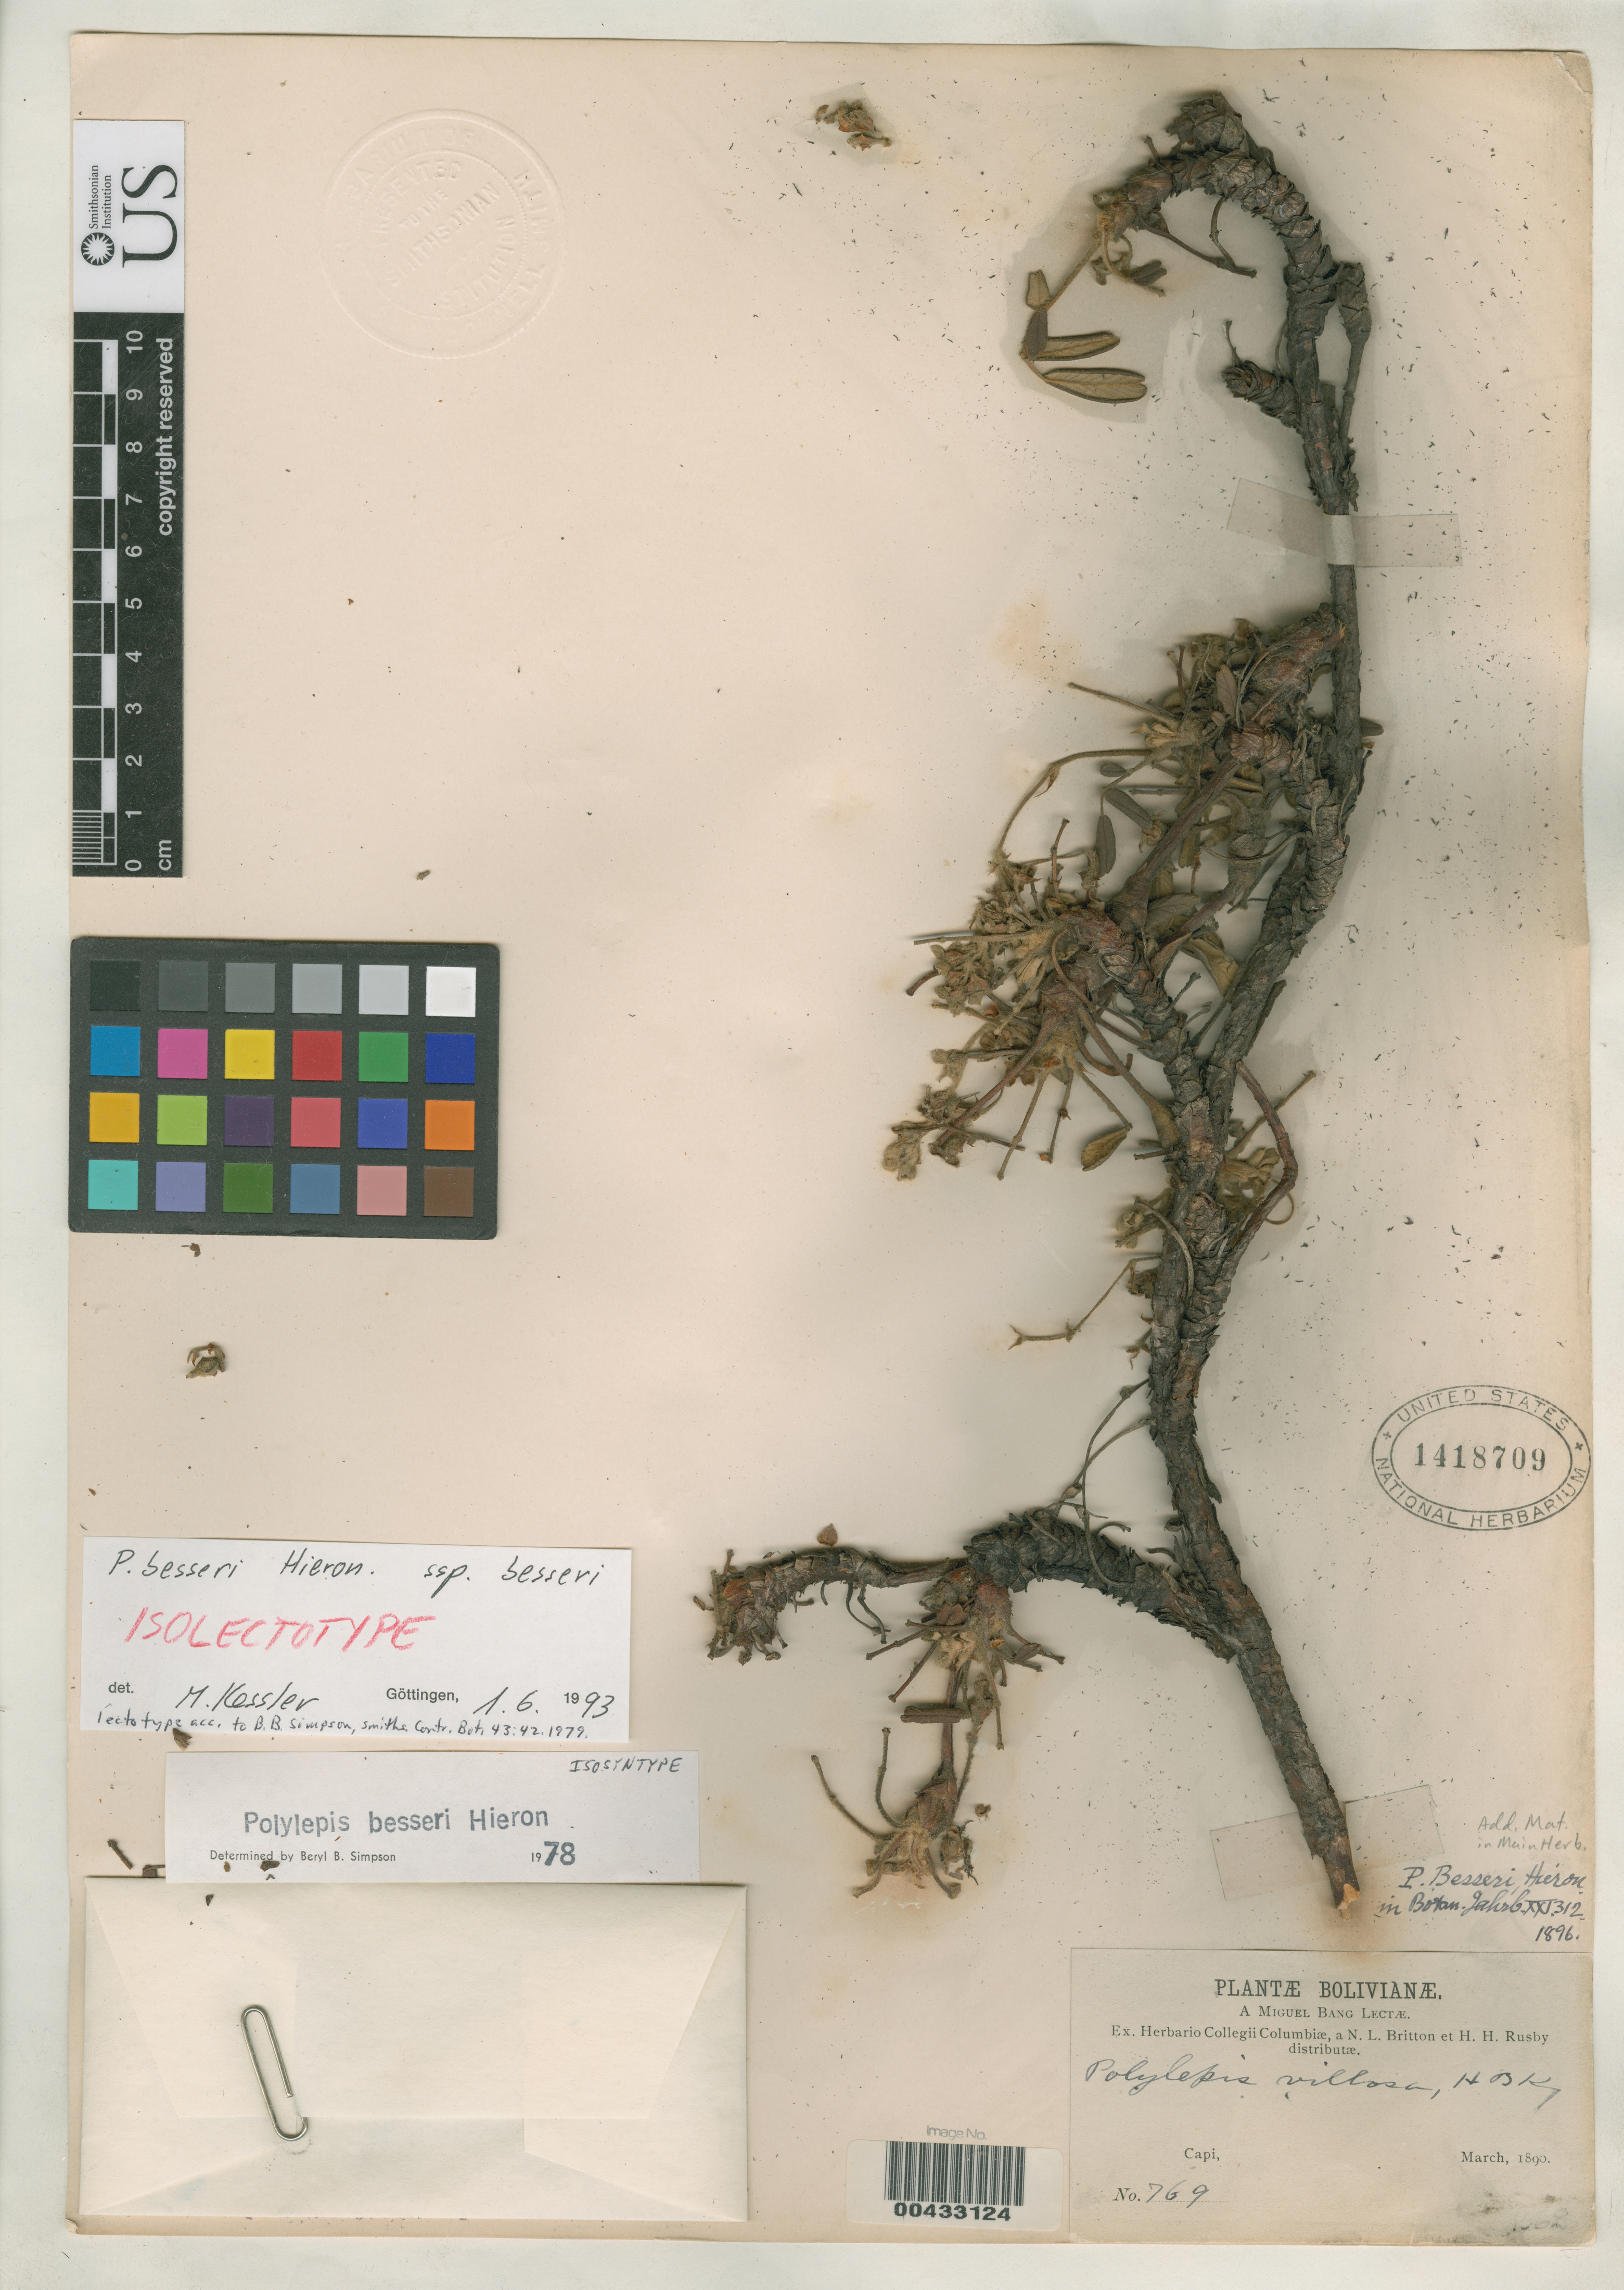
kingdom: Plantae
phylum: Tracheophyta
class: Magnoliopsida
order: Rosales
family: Rosaceae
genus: Polylepis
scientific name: Polylepis besseri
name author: Hieron.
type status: Isolectotype; Isosyntype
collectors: M. Bang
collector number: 769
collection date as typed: Mar 1890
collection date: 1890-03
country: Bolivia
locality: Capi.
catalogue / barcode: US 1418709